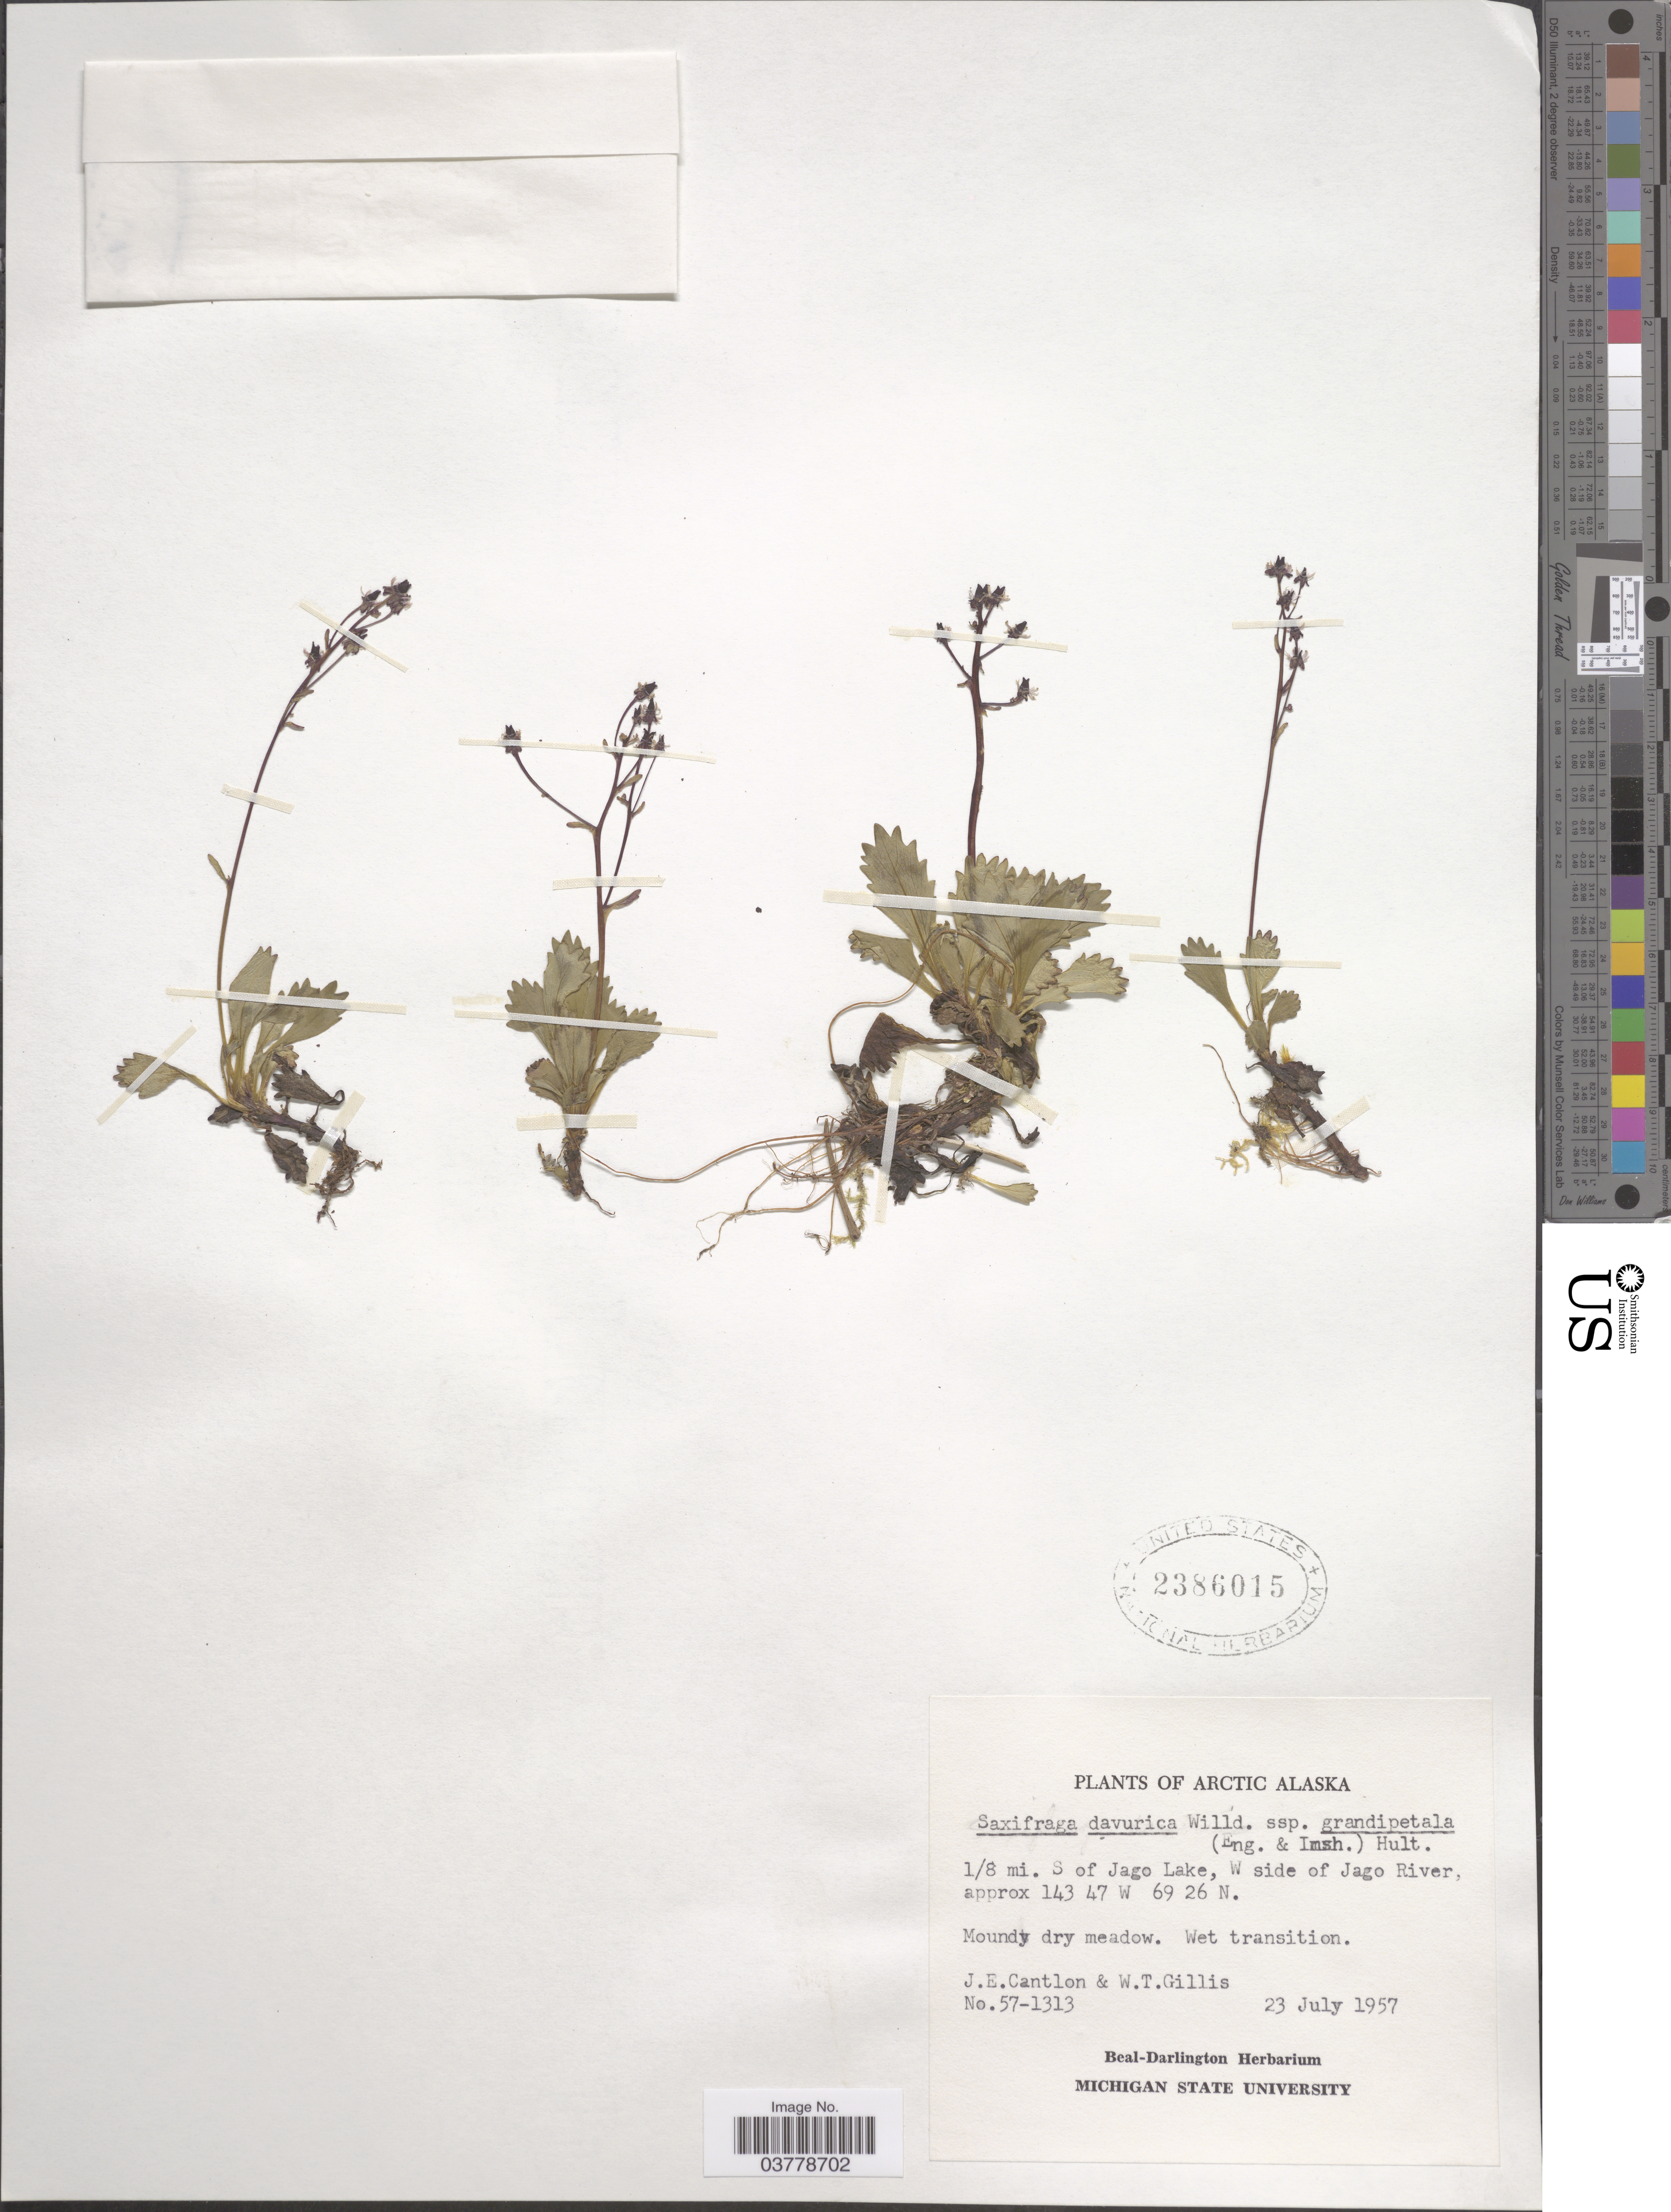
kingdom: Plantae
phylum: Tracheophyta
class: Magnoliopsida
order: Saxifragales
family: Saxifragaceae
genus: Micranthes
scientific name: Micranthes calycina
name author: (Sternb.) Gornall & H. Ohba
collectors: J. Cantlon & W. T. Gillis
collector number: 57-1313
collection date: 1957-07-23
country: United States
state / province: Alaska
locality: Arctic Alaska. 1/8 mi. S of Jago Lake, W side of Jago River.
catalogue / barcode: US 2386015